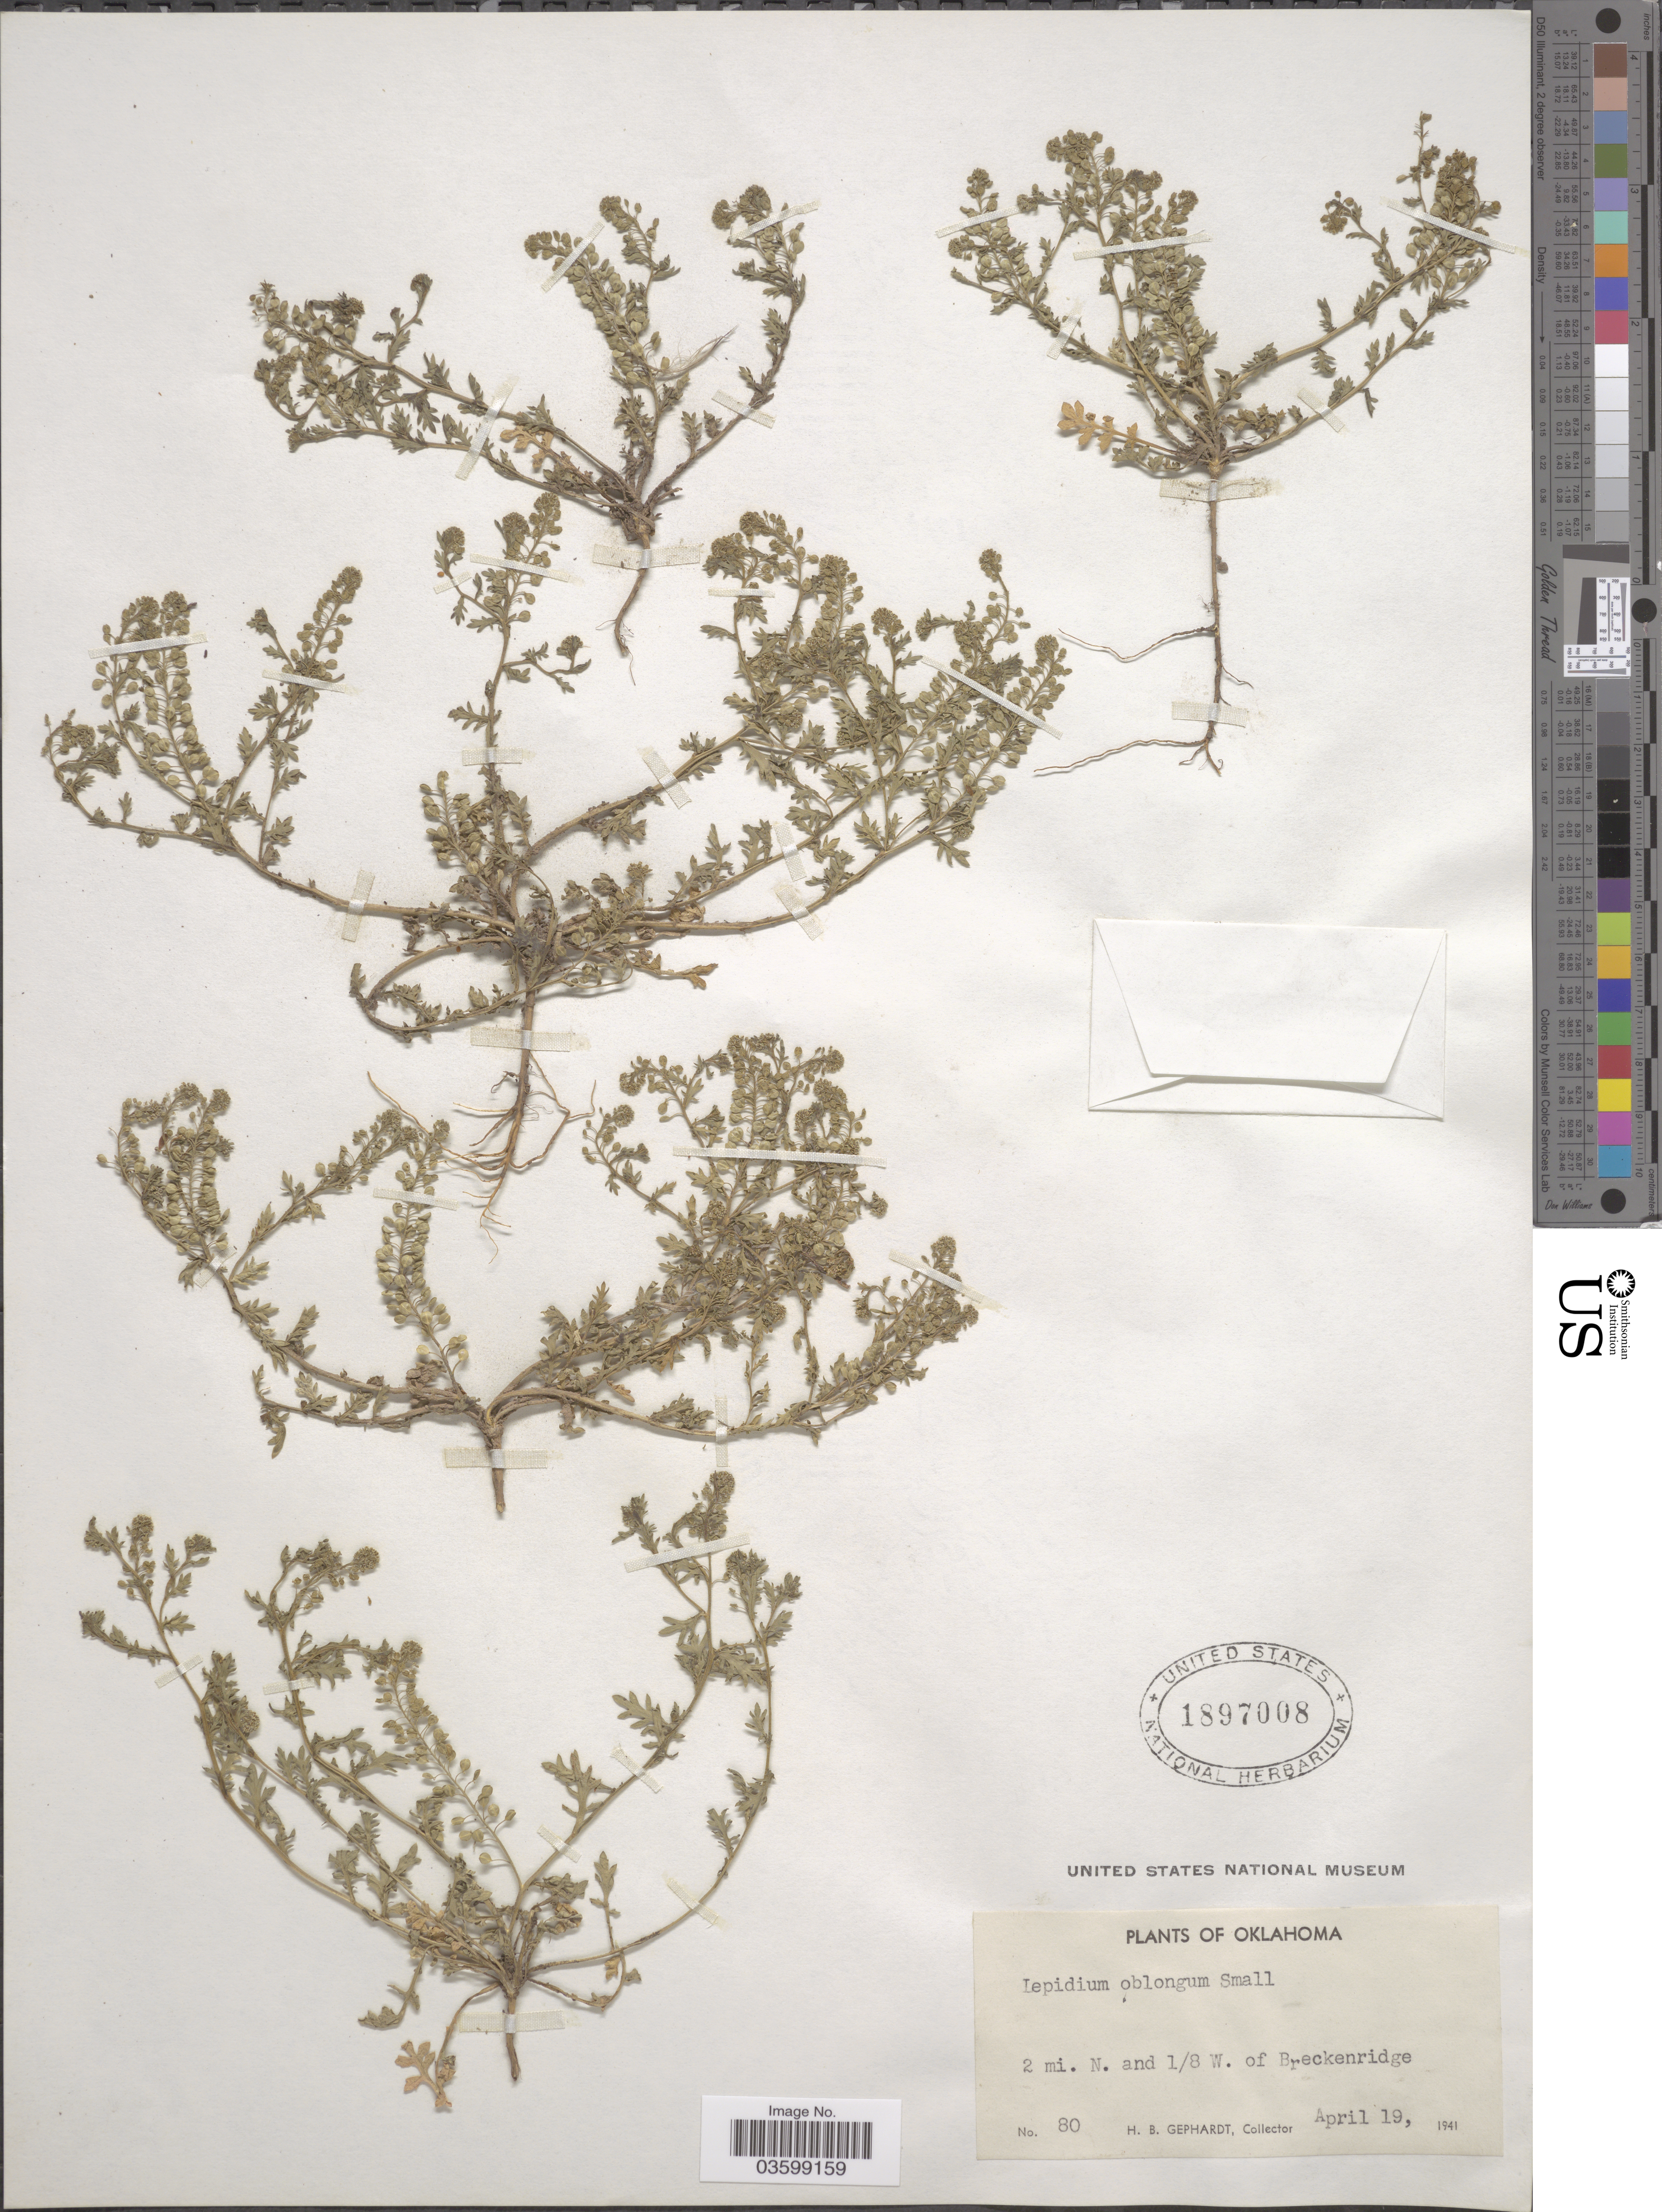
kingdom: Plantae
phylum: Tracheophyta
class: Magnoliopsida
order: Brassicales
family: Brassicaceae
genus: Lepidium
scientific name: Lepidium oblongum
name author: Small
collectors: H. Gephardt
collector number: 80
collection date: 1941-04-19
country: United States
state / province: Oklahoma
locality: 2 mi. N. and 1/8 W. of Breckenridge.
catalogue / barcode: US 1897008